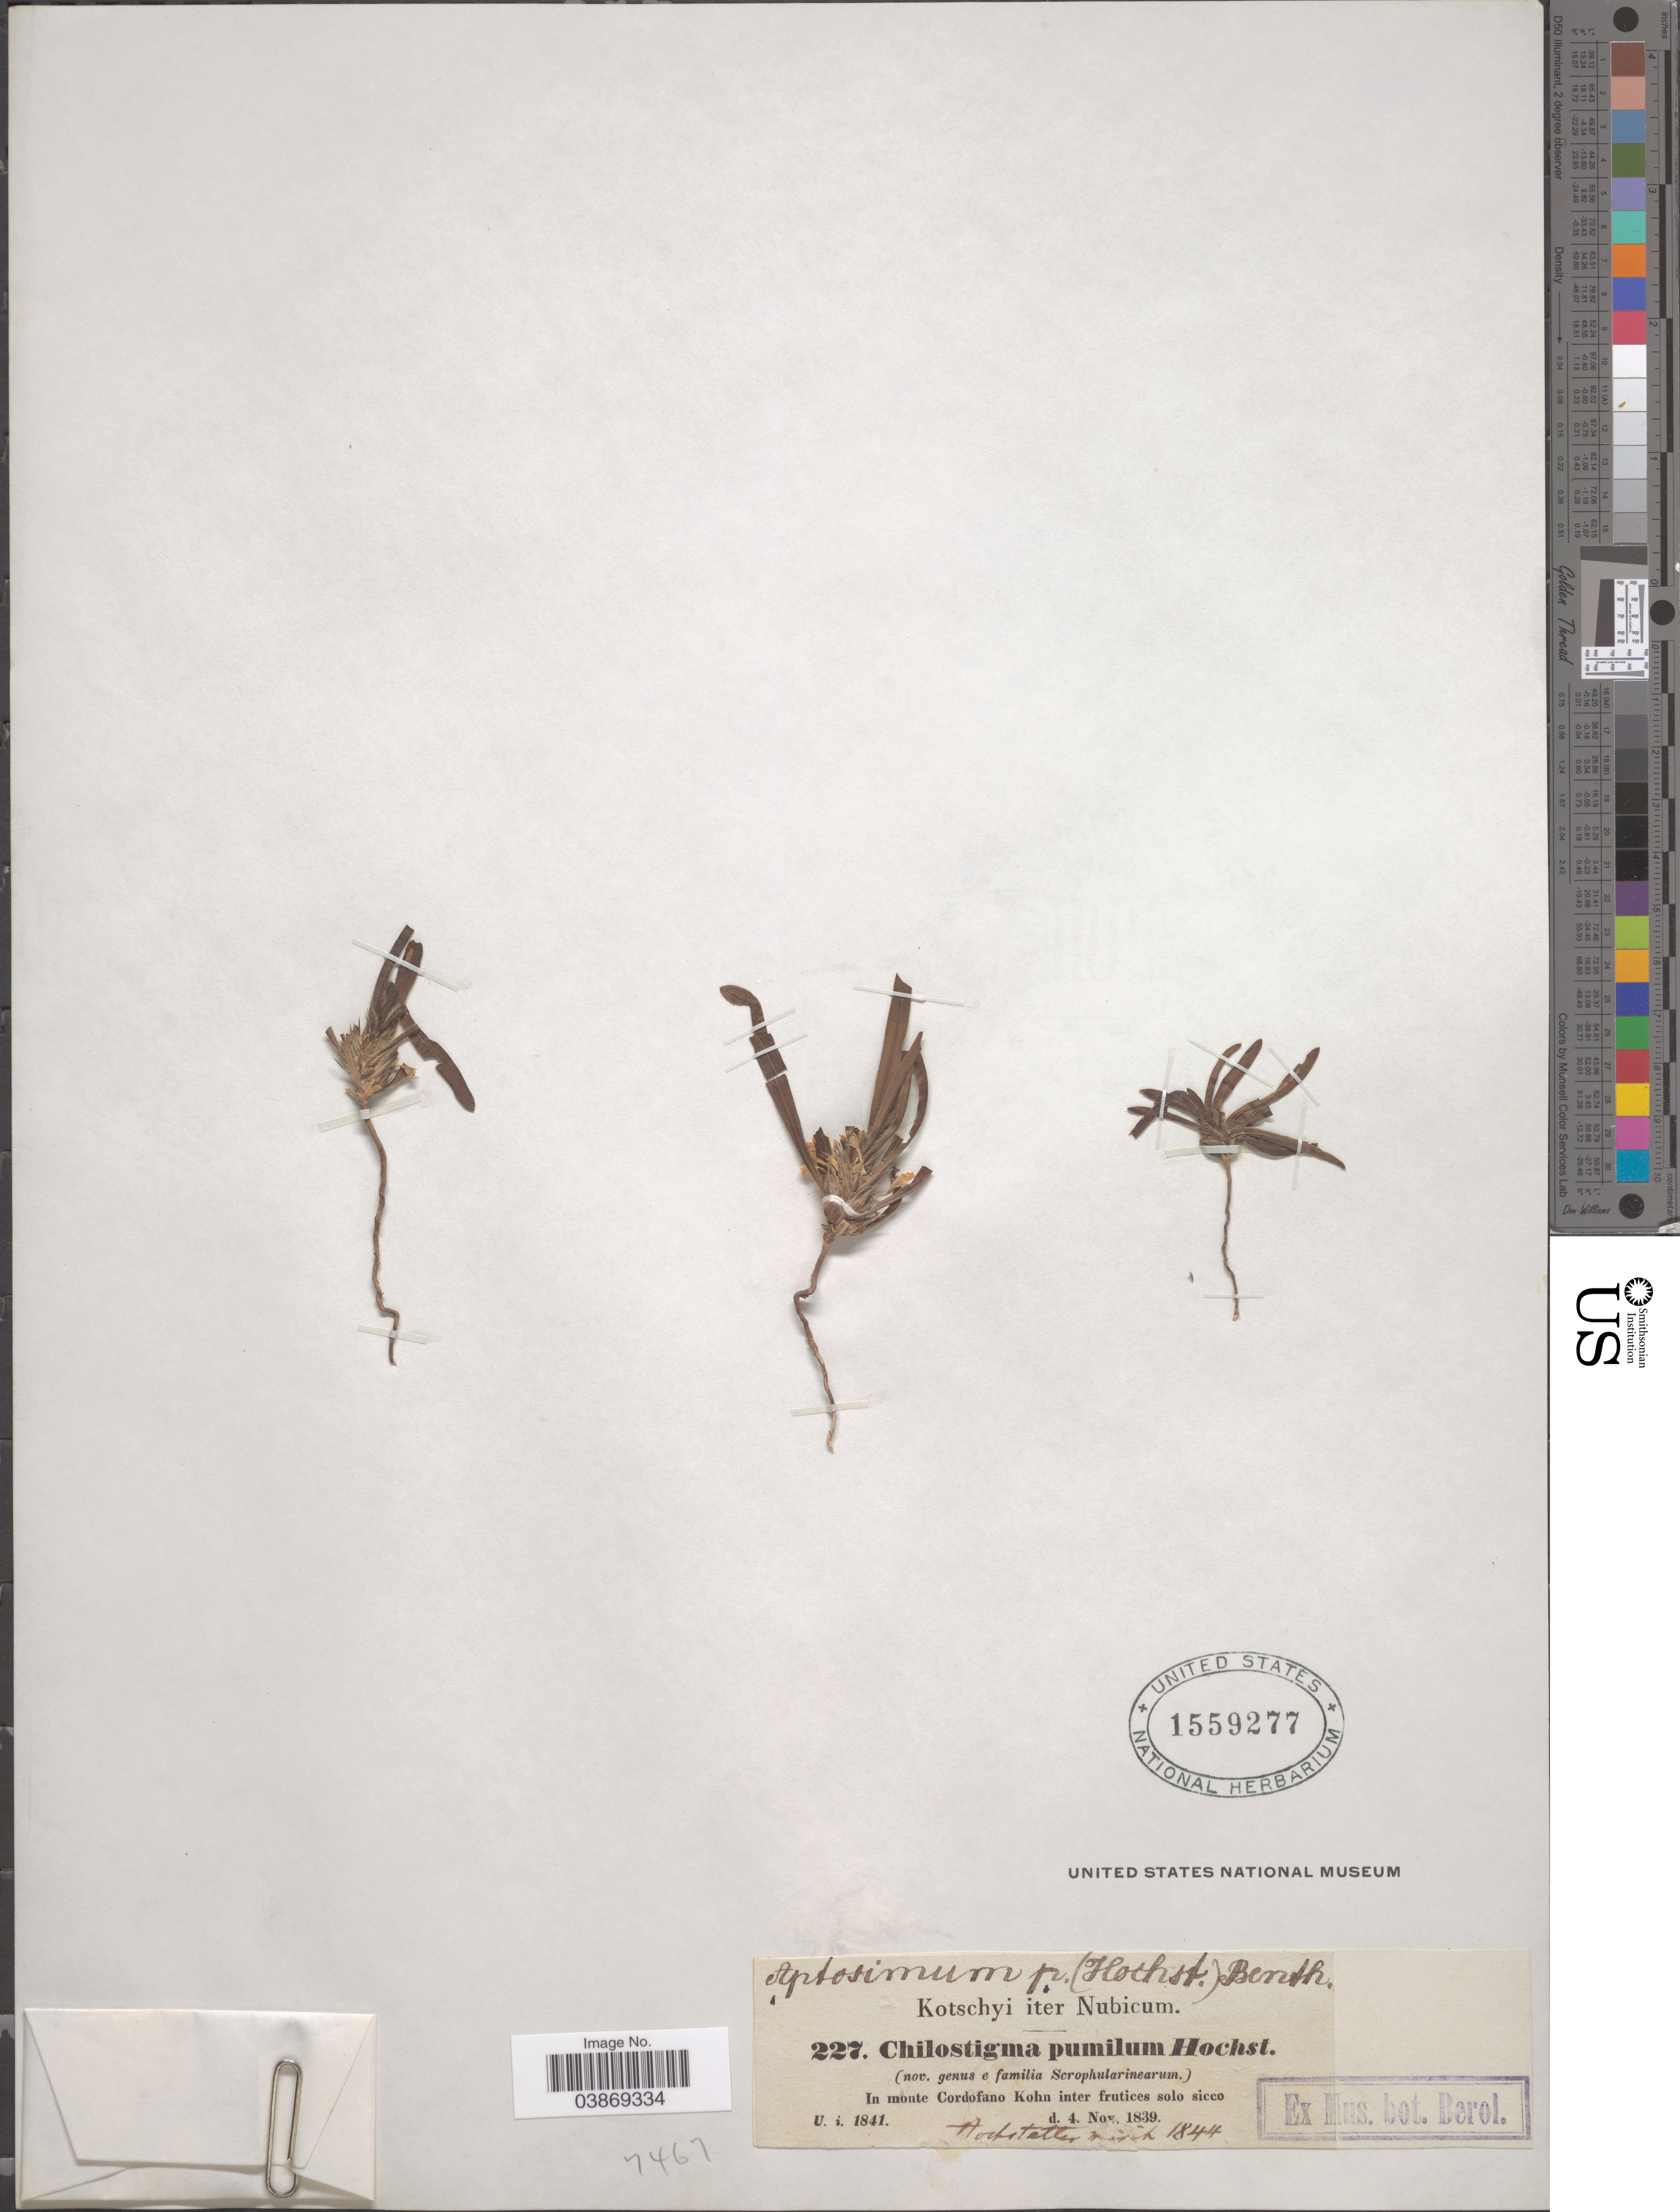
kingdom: Plantae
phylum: Tracheophyta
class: Magnoliopsida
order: Lamiales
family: Scrophulariaceae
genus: Aptosimum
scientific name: Aptosimum pumilum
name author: (Hochst.) Benth.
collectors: -. Hochstetter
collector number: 227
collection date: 1844-03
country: Sudan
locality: Nubicum. In monte Cordofano Kohn inter frutices solo sicco.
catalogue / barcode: US 1559277